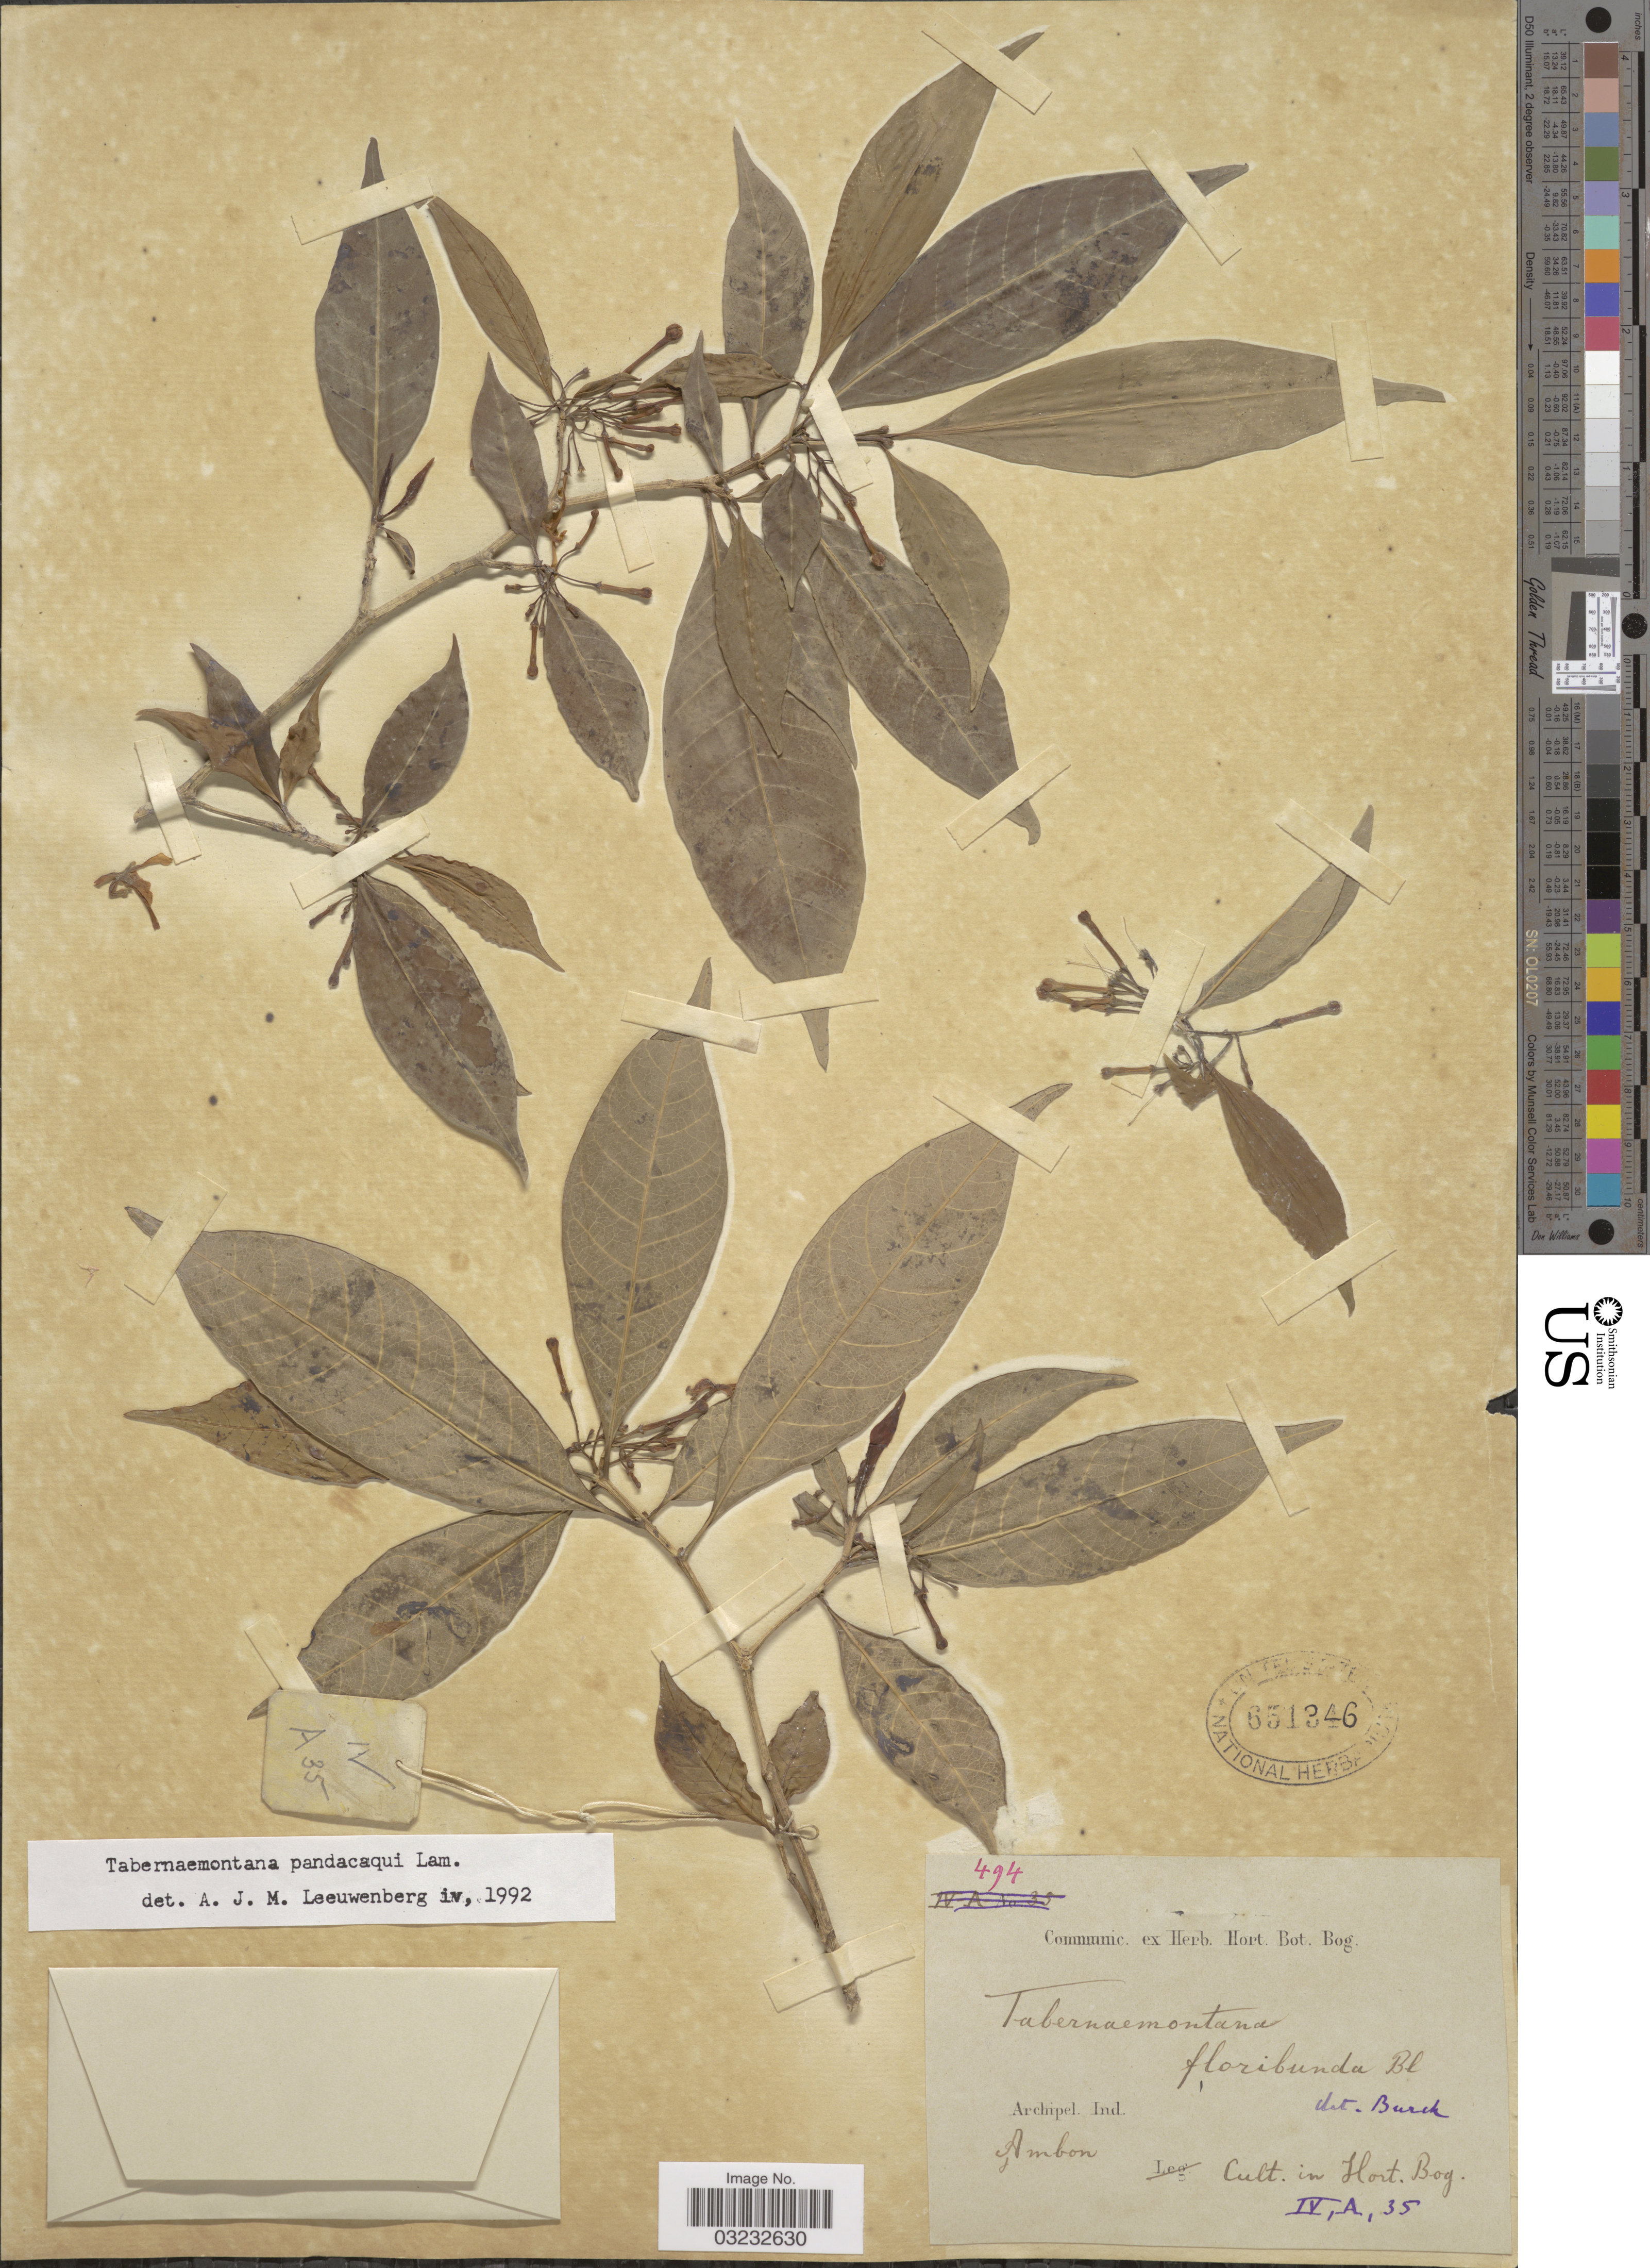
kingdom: Plantae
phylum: Tracheophyta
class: Magnoliopsida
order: Gentianales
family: Apocynaceae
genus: Tabernaemontana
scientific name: Tabernaemontana pandacaqui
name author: Poir.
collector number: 494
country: Indonesia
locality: Archipel. Ind. Ambon. Cult. in Hort. Bog. IV, A, 35.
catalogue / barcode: US 651346